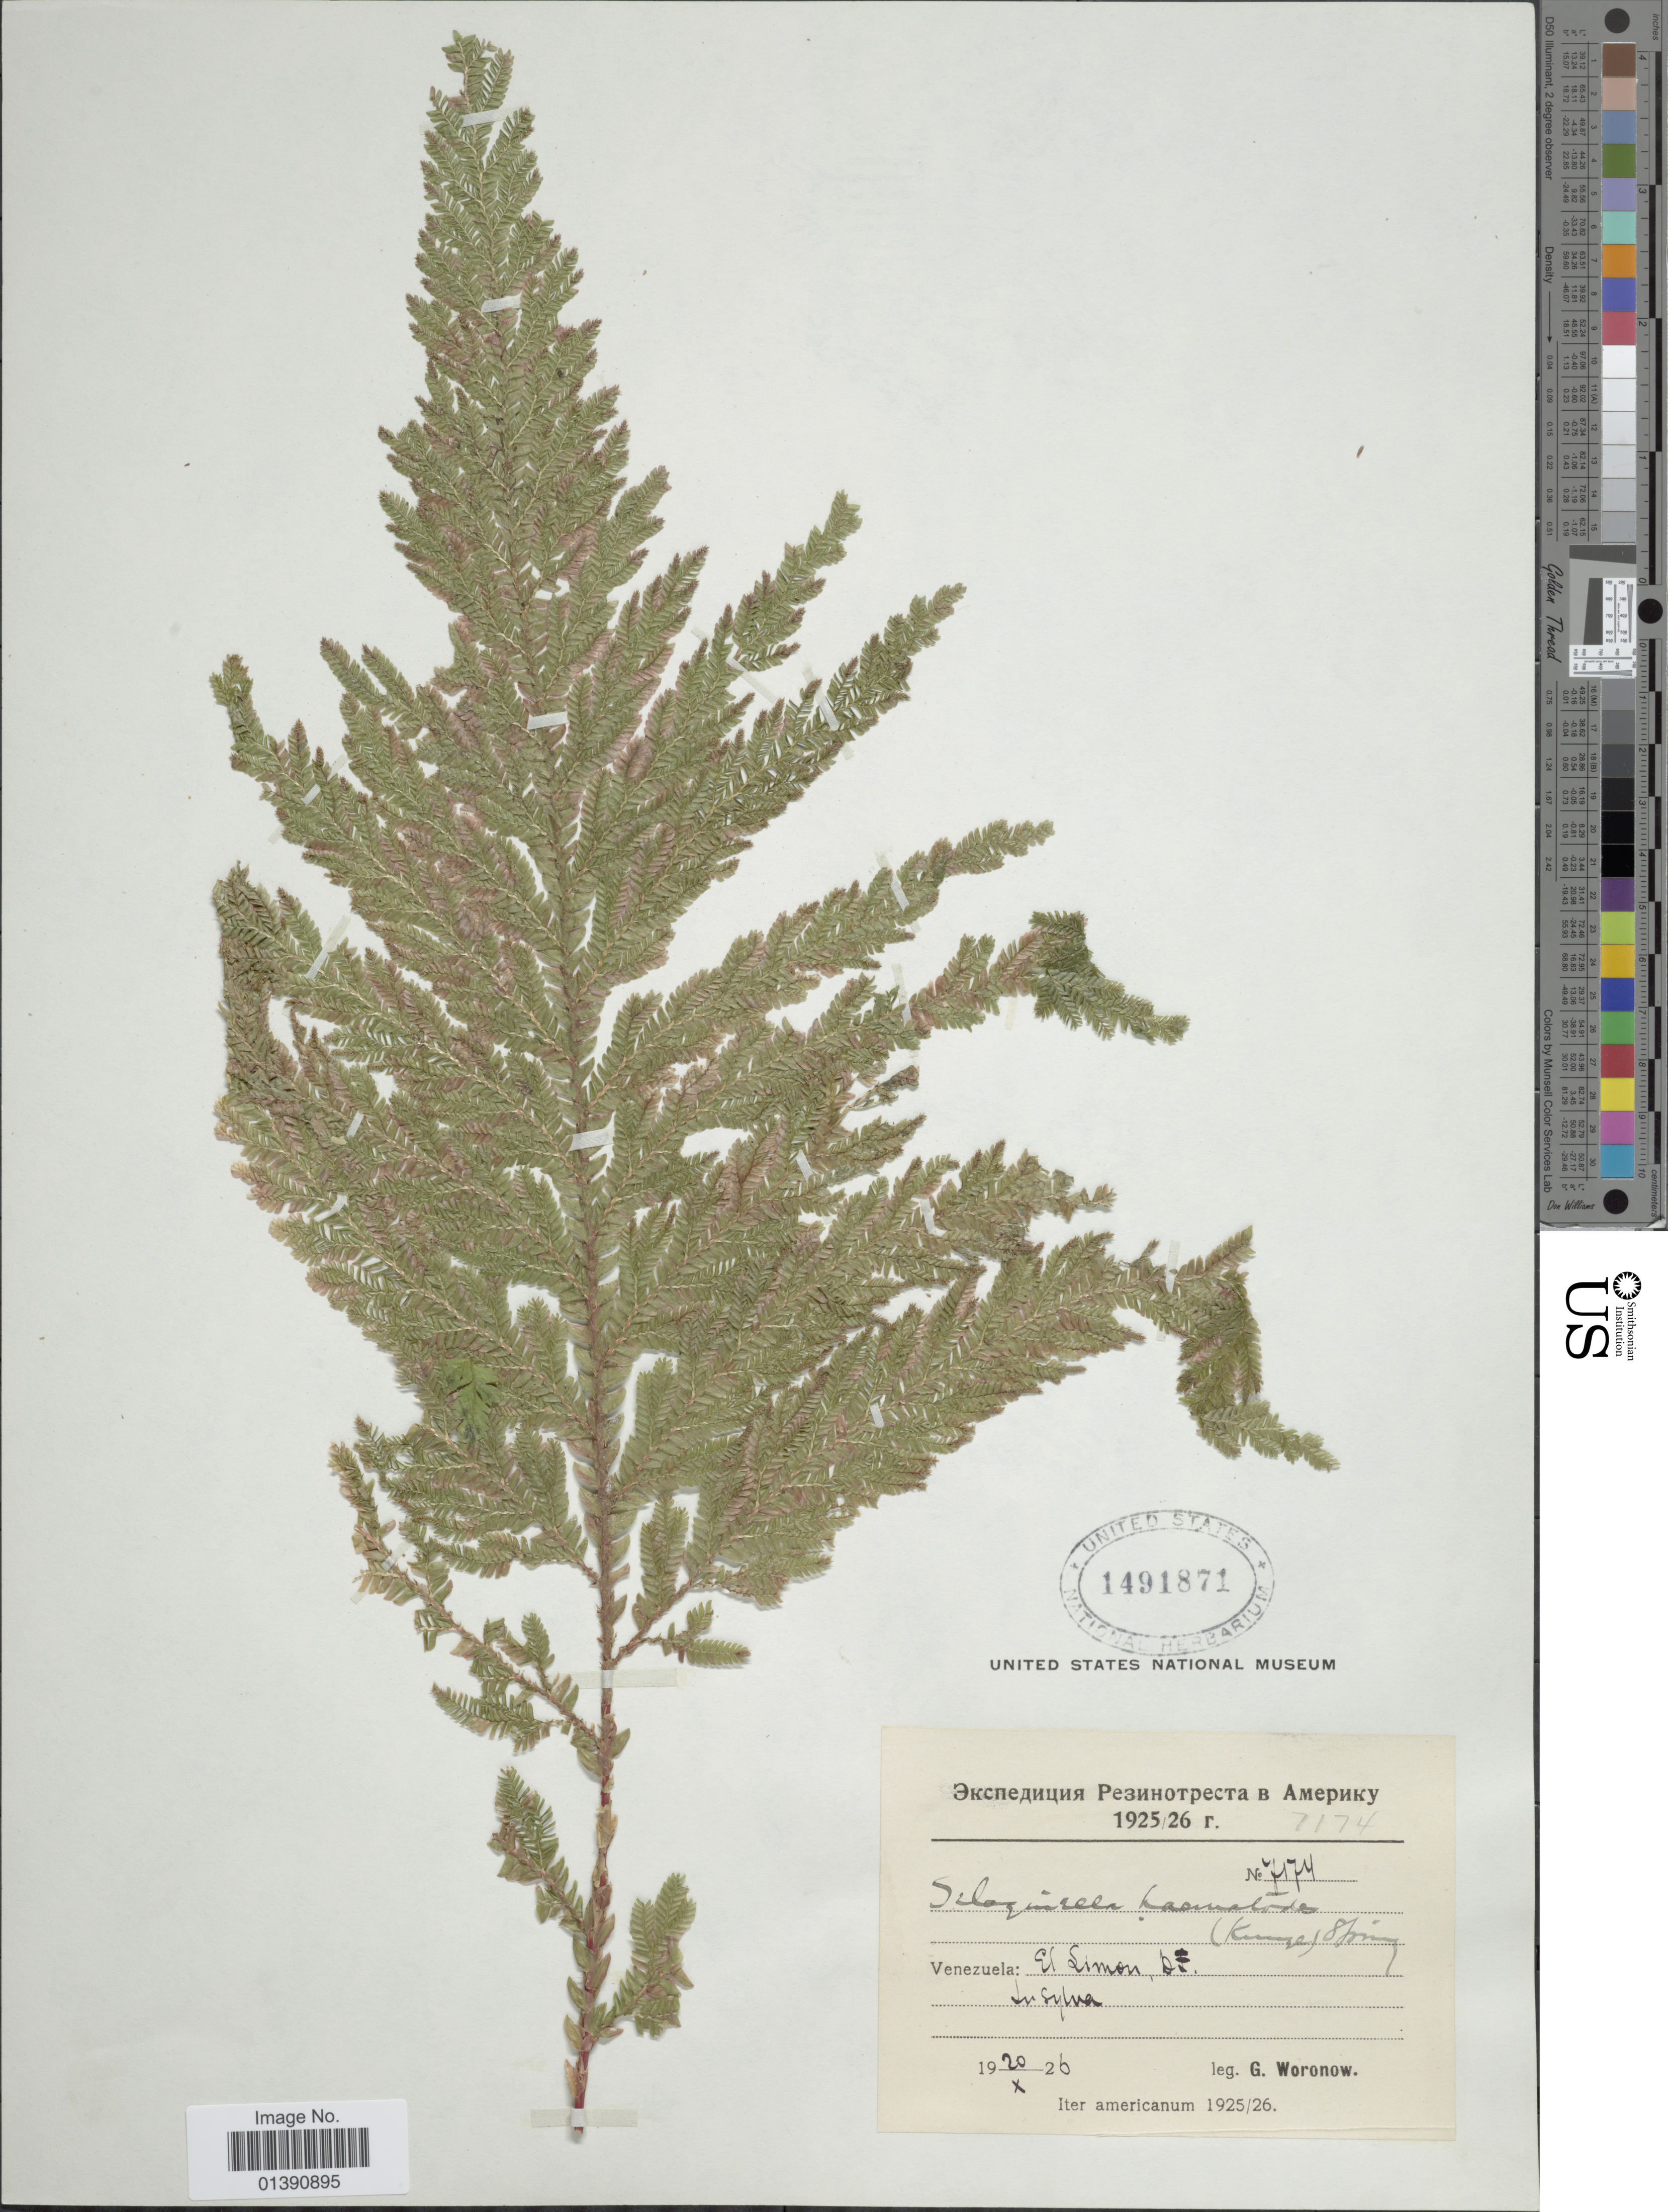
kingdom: Plantae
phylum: Tracheophyta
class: Lycopodiopsida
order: Selaginellales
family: Selaginellaceae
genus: Selaginella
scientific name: Selaginella haematodes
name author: (Kunze) Spring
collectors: G. Woronow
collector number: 7174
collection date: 1926-10-20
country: Venezuela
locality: El Limon, DF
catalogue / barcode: US 1491871